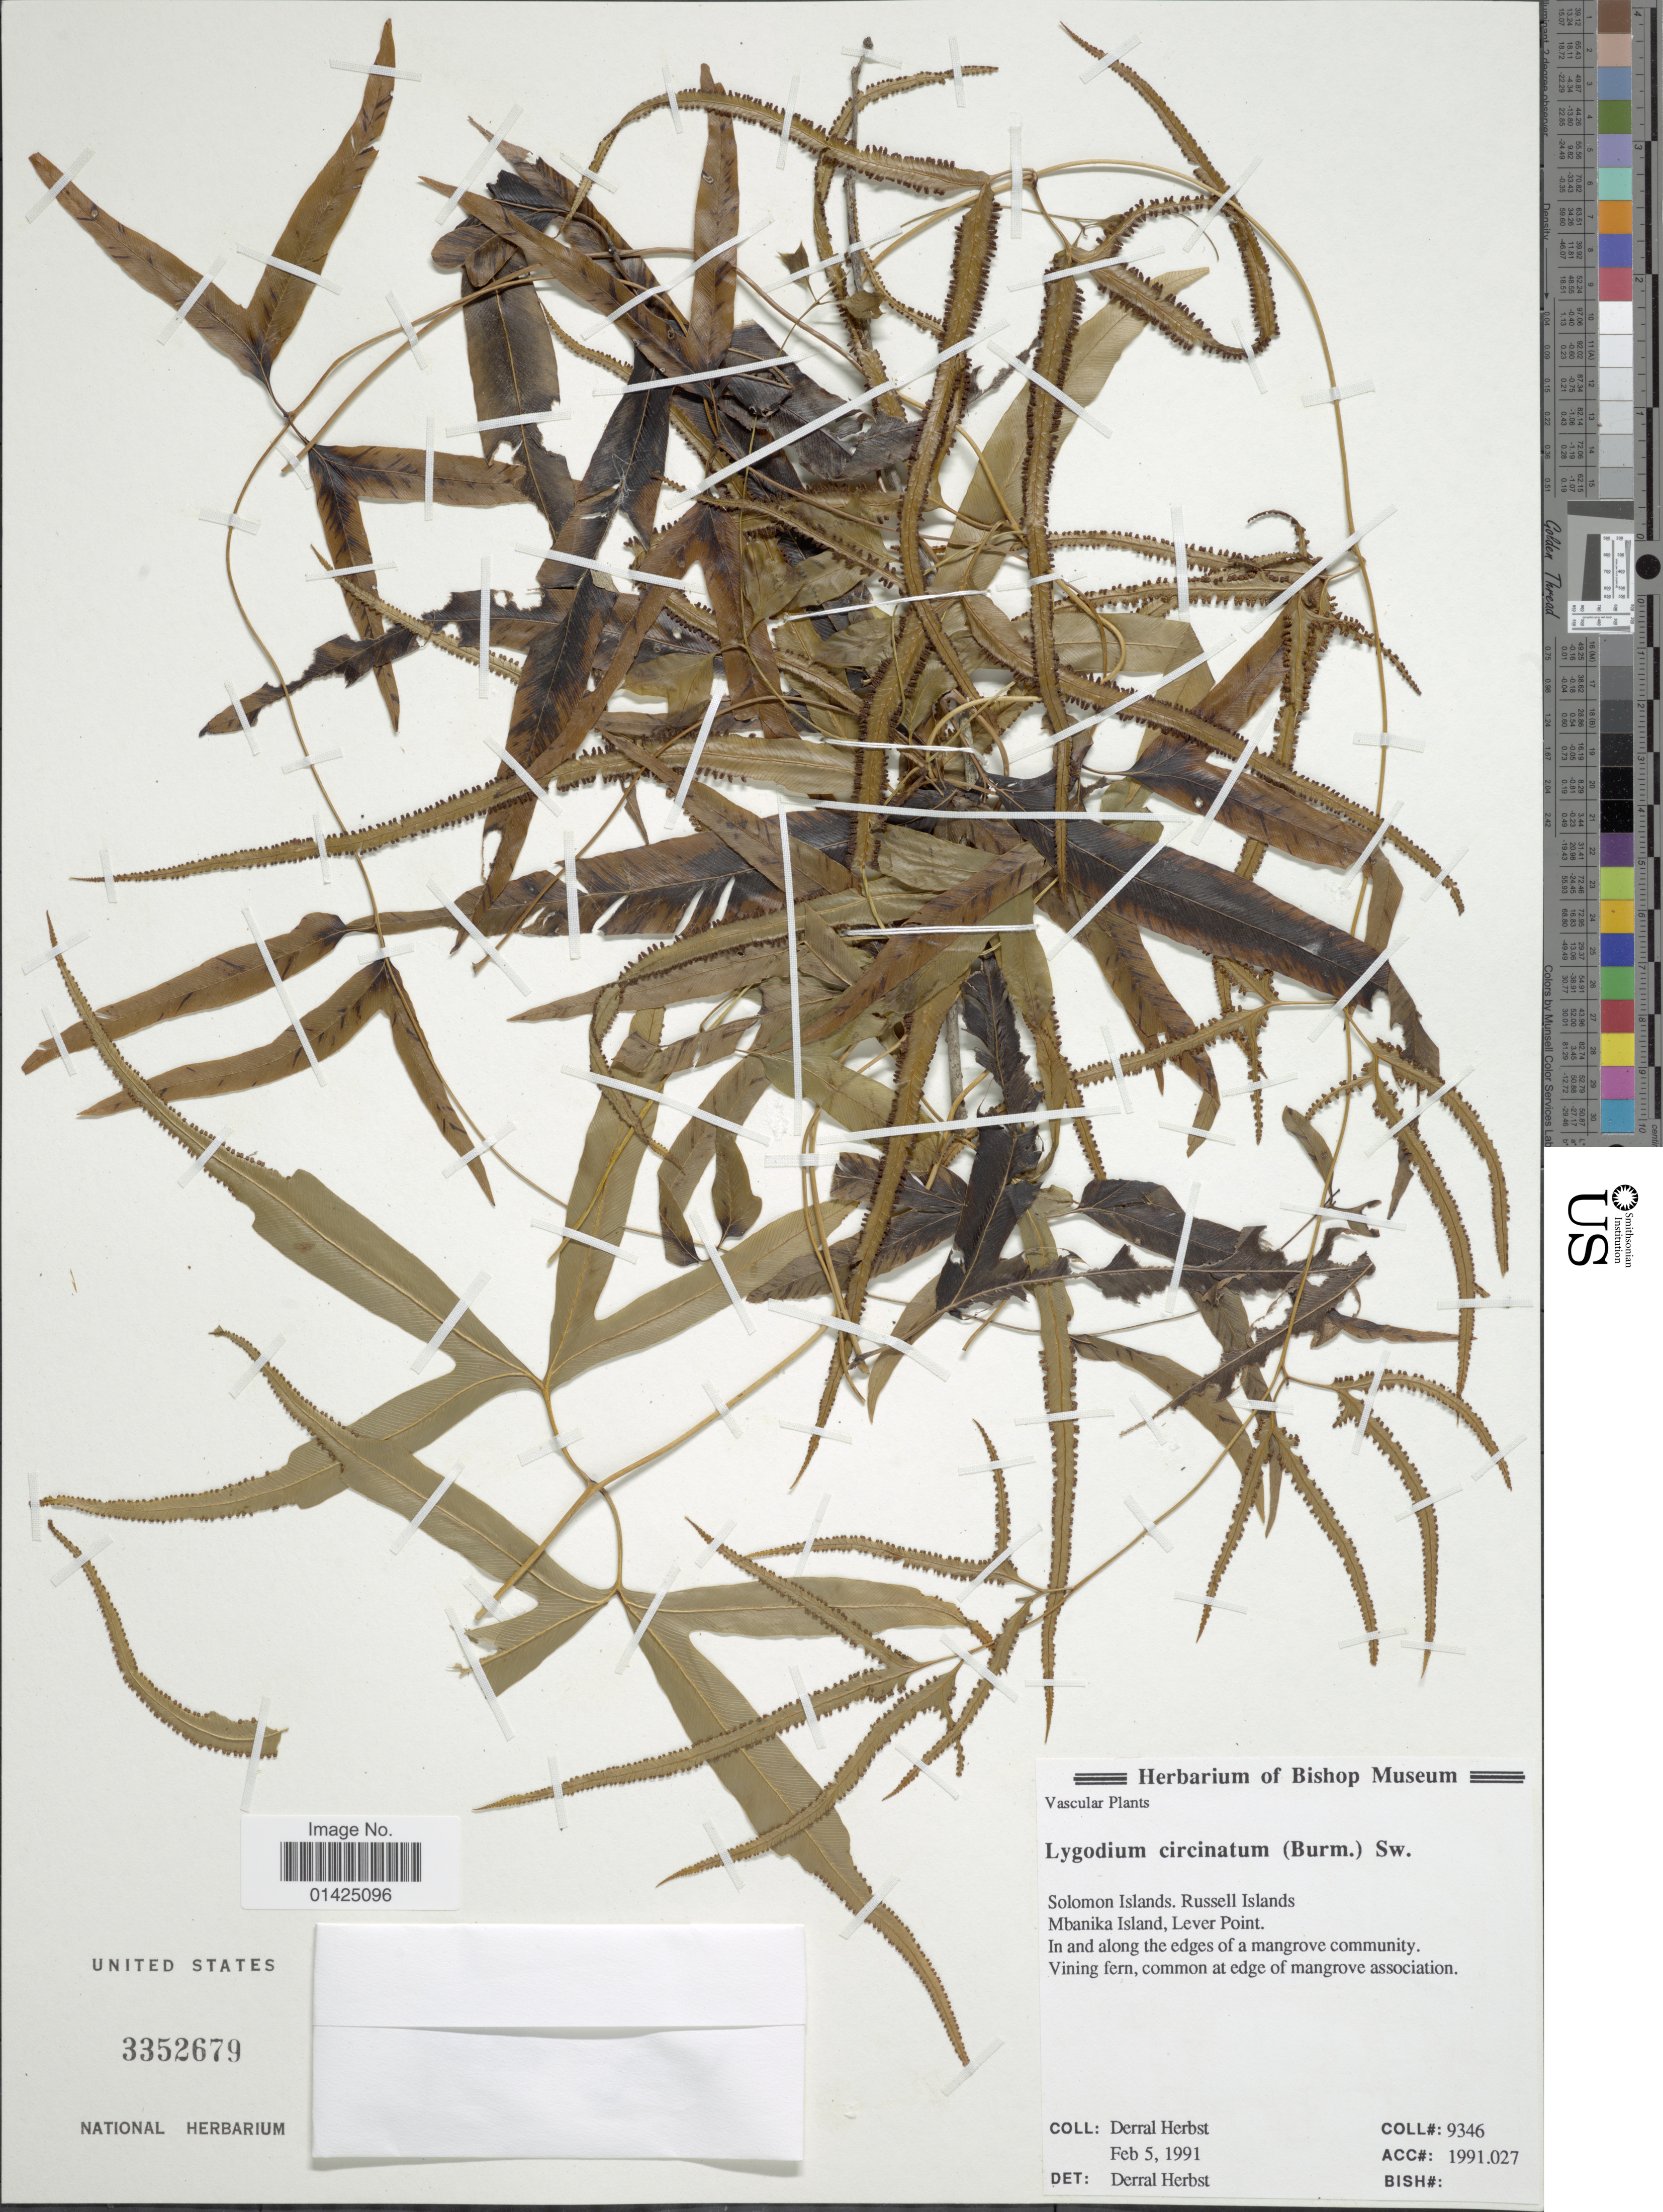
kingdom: Plantae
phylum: Tracheophyta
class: Polypodiopsida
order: Schizaeales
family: Lygodiaceae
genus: Lygodium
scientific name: Lygodium circinnatum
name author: (Burm. f.) Sw.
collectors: D. Herbst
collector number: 9346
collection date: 1991-02-05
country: Solomon Islands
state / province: Solomon Islands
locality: Russel Island, Mbanika Island, Lever point, In and along the edges of a mangrove community Vining fern, common edge of mangrove association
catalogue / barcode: US 3352679